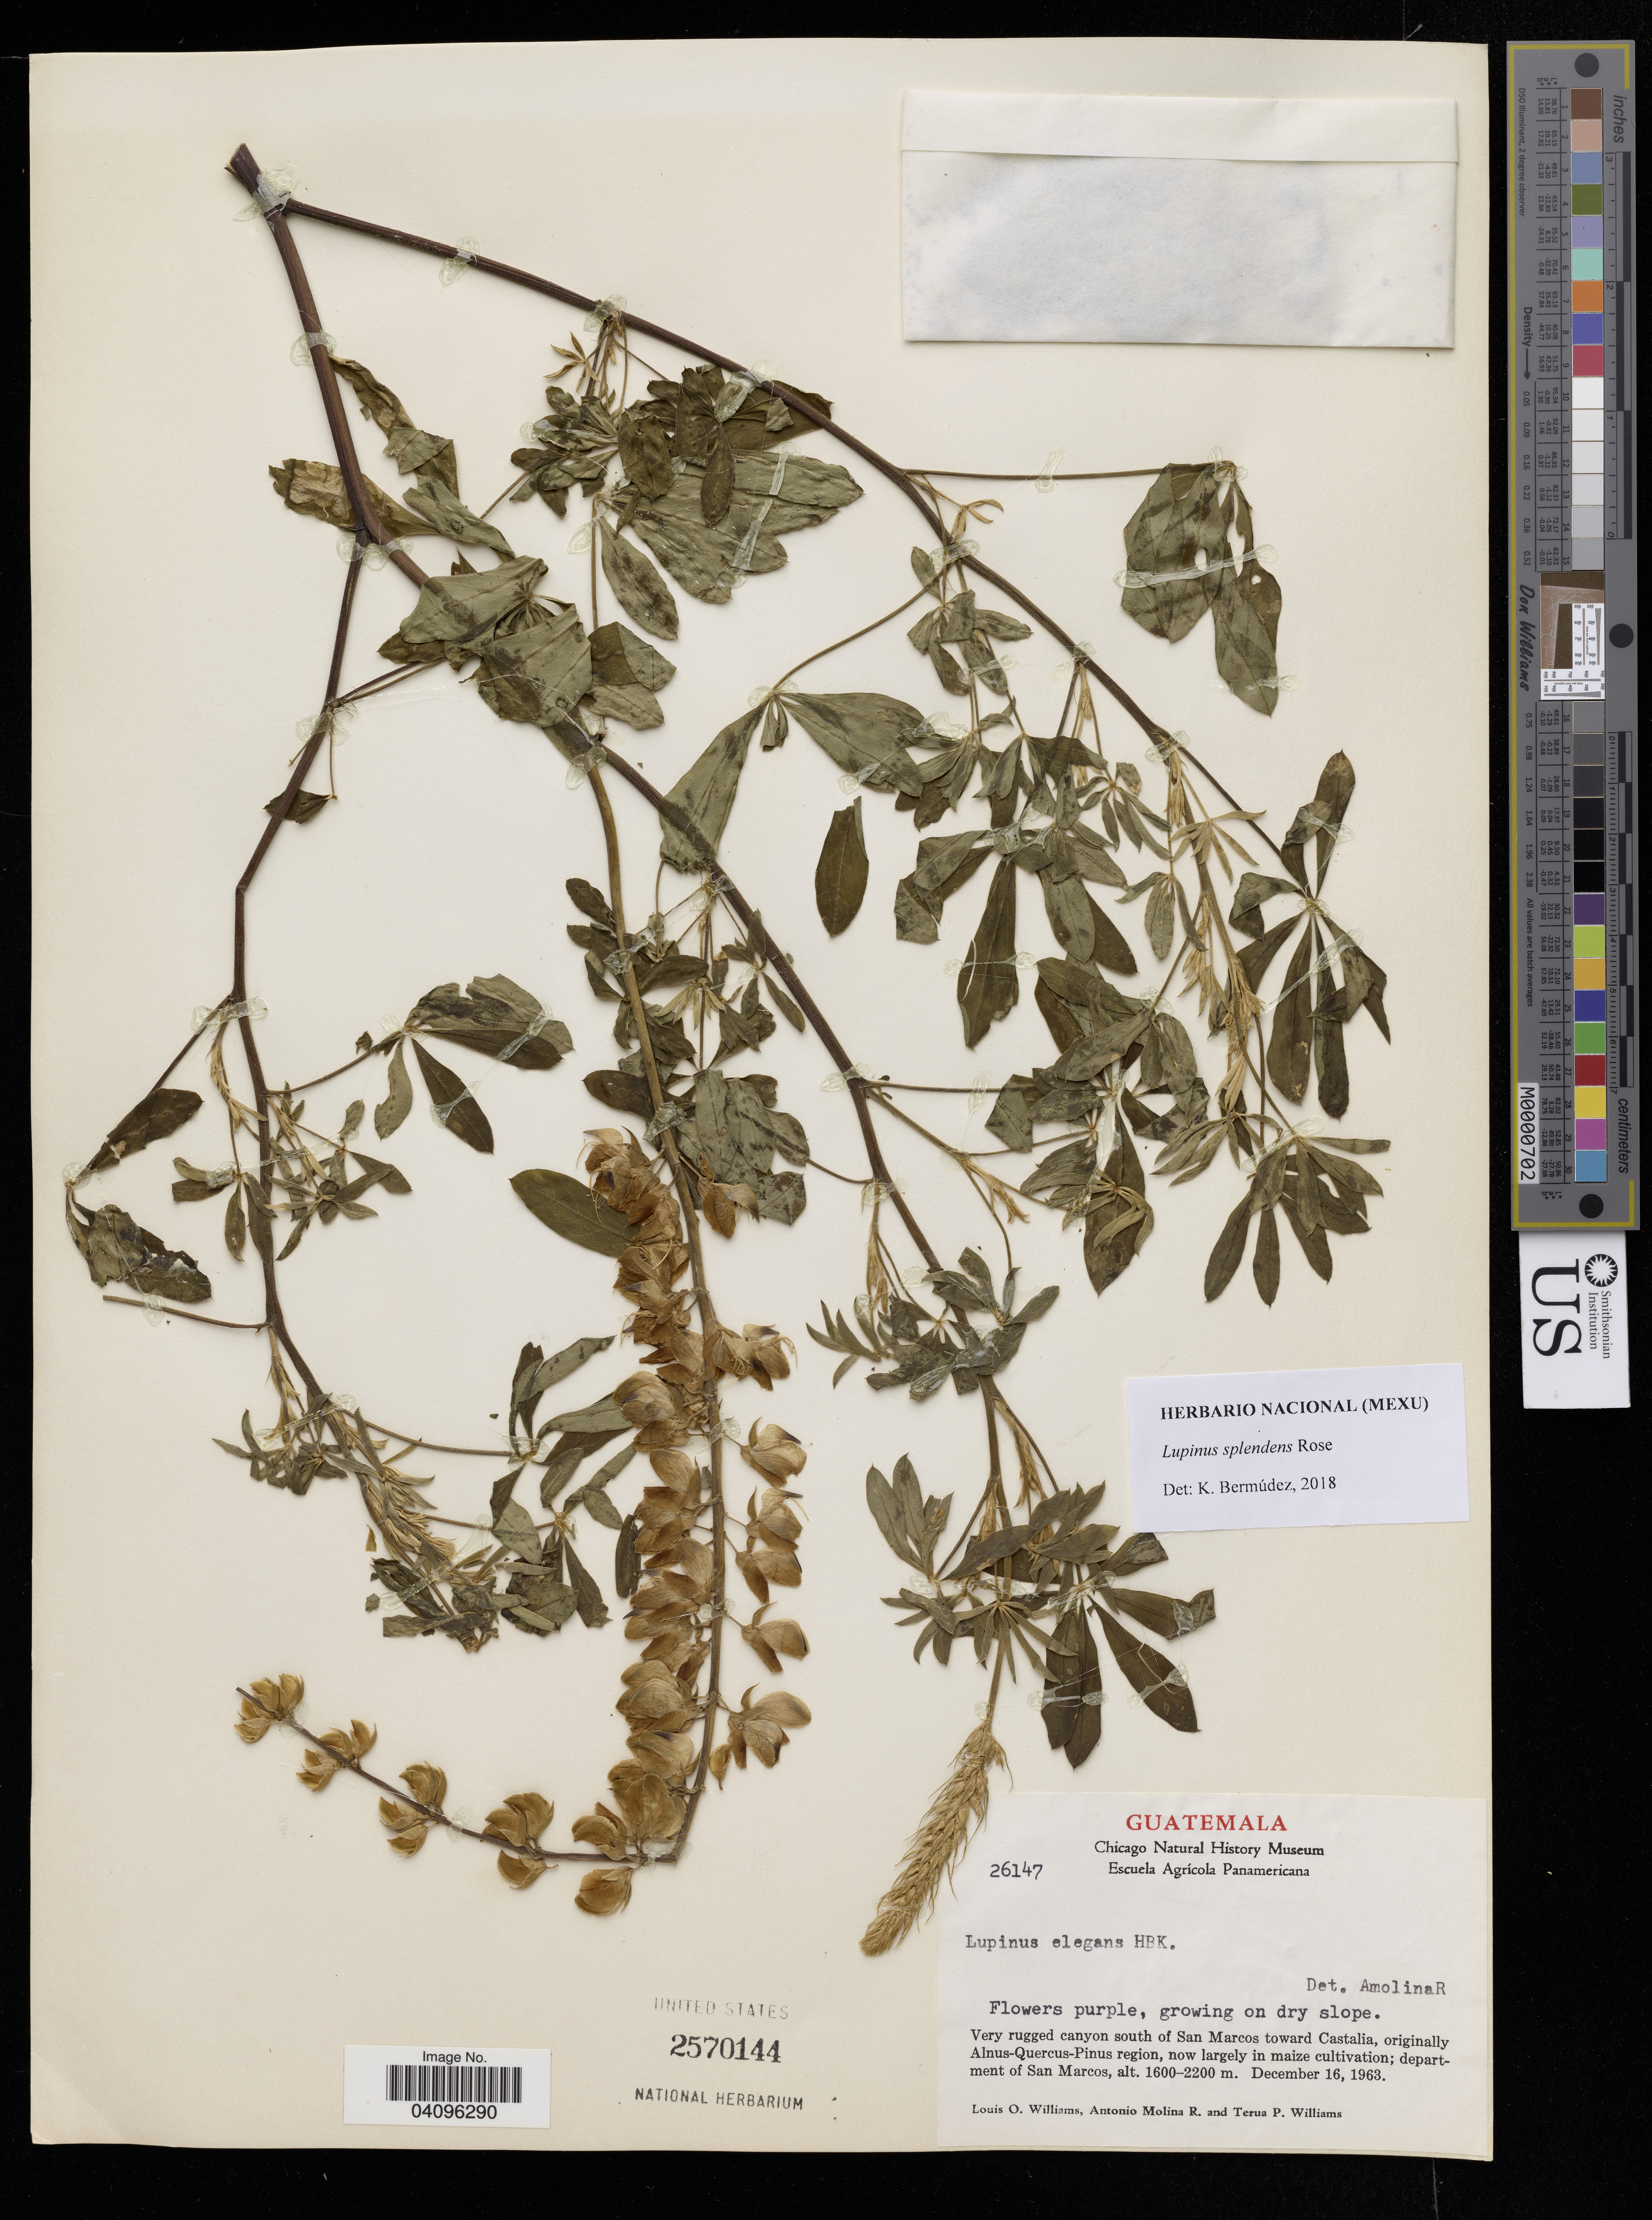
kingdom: Plantae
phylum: Tracheophyta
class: Magnoliopsida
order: Fabales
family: Fabaceae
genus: Lupinus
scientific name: Lupinus splendens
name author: Rose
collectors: L. Williams, A. Molina R. & T. Williams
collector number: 26147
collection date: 1963-12-16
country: Guatemala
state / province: San Marcos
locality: Very rugged canyon south of San Marcos toward Castalia, originally Alnus-Quercus-Pinus region, now largely in maize cultivation.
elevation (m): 1600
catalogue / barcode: US 2570144